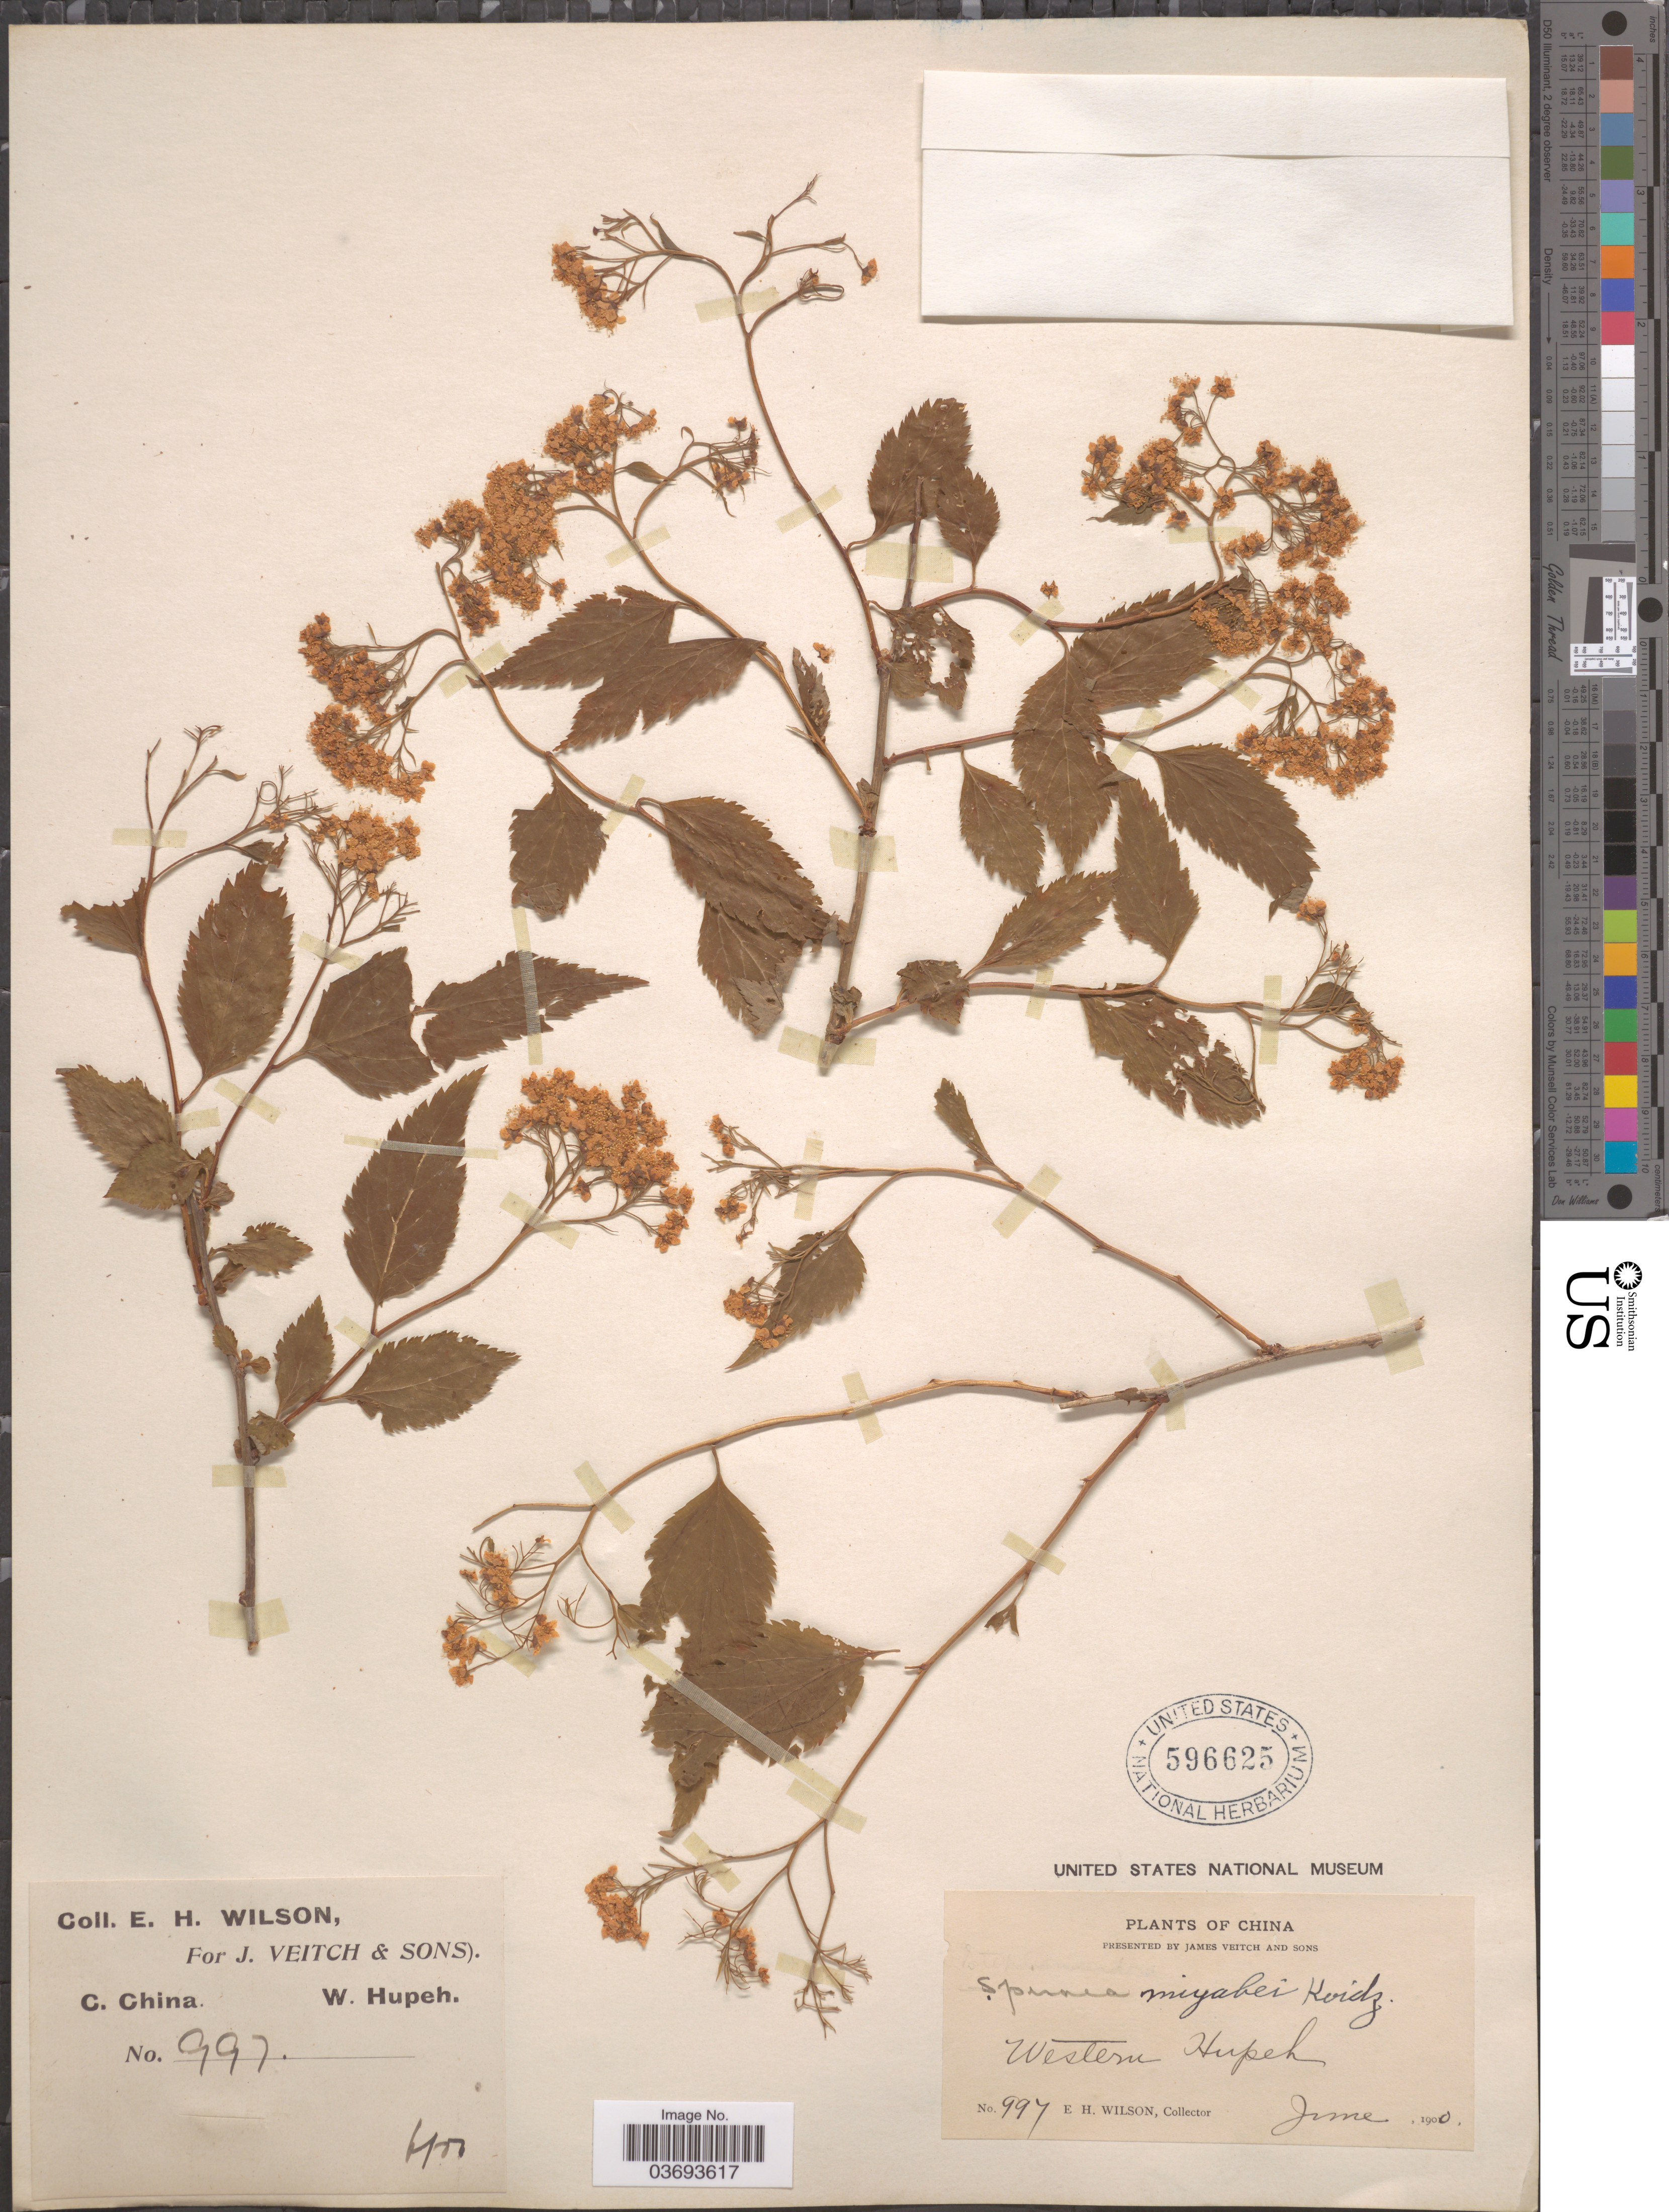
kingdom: Plantae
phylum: Tracheophyta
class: Magnoliopsida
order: Rosales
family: Rosaceae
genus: Spiraea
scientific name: Spiraea miyabei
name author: Koidz.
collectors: E. Wilson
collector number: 997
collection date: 1900-06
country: China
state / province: Hubei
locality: C. China. Western Hupeh.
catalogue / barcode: US 596625